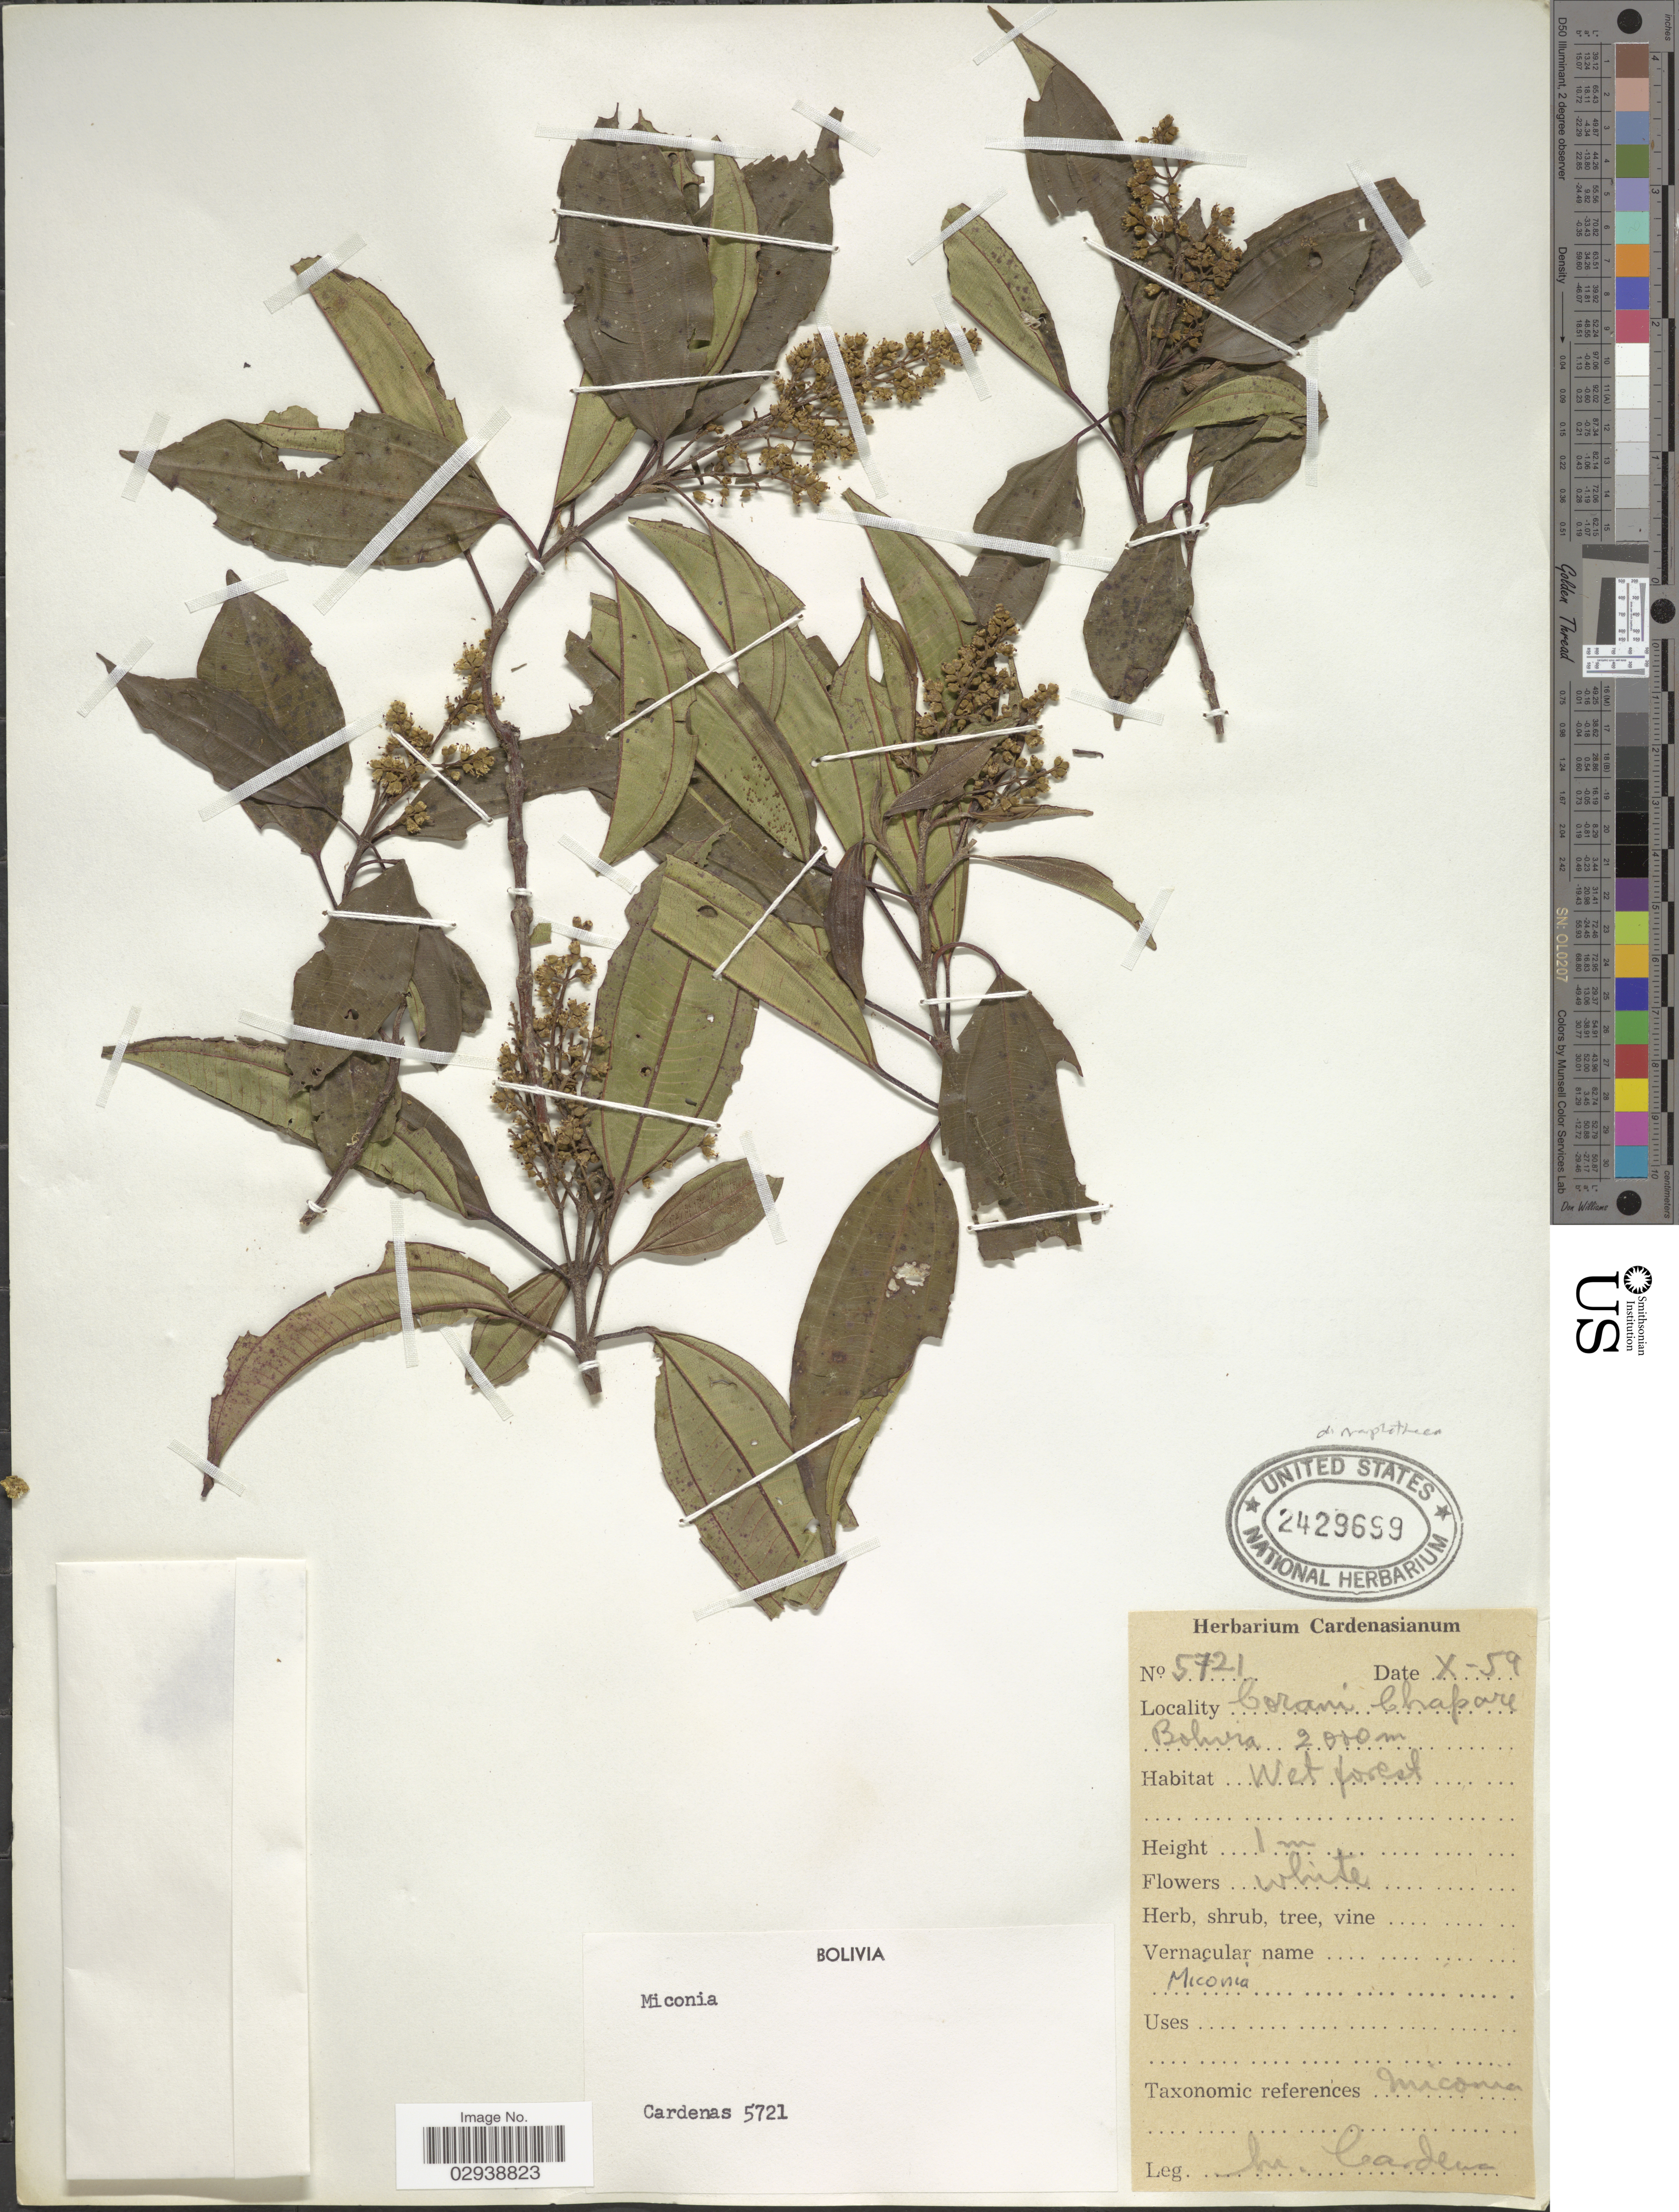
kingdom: Plantae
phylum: Tracheophyta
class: Magnoliopsida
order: Myrtales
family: Melastomataceae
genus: Miconia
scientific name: Miconia dimorphotheca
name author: Jan.M. Burke & Michelang.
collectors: M. Cárdenas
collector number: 5721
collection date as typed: Transcribed d/m/y: /10/59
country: Bolivia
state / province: Cochabamba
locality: Corani Chapare, Bolivia.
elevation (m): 2000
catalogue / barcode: US 2429699